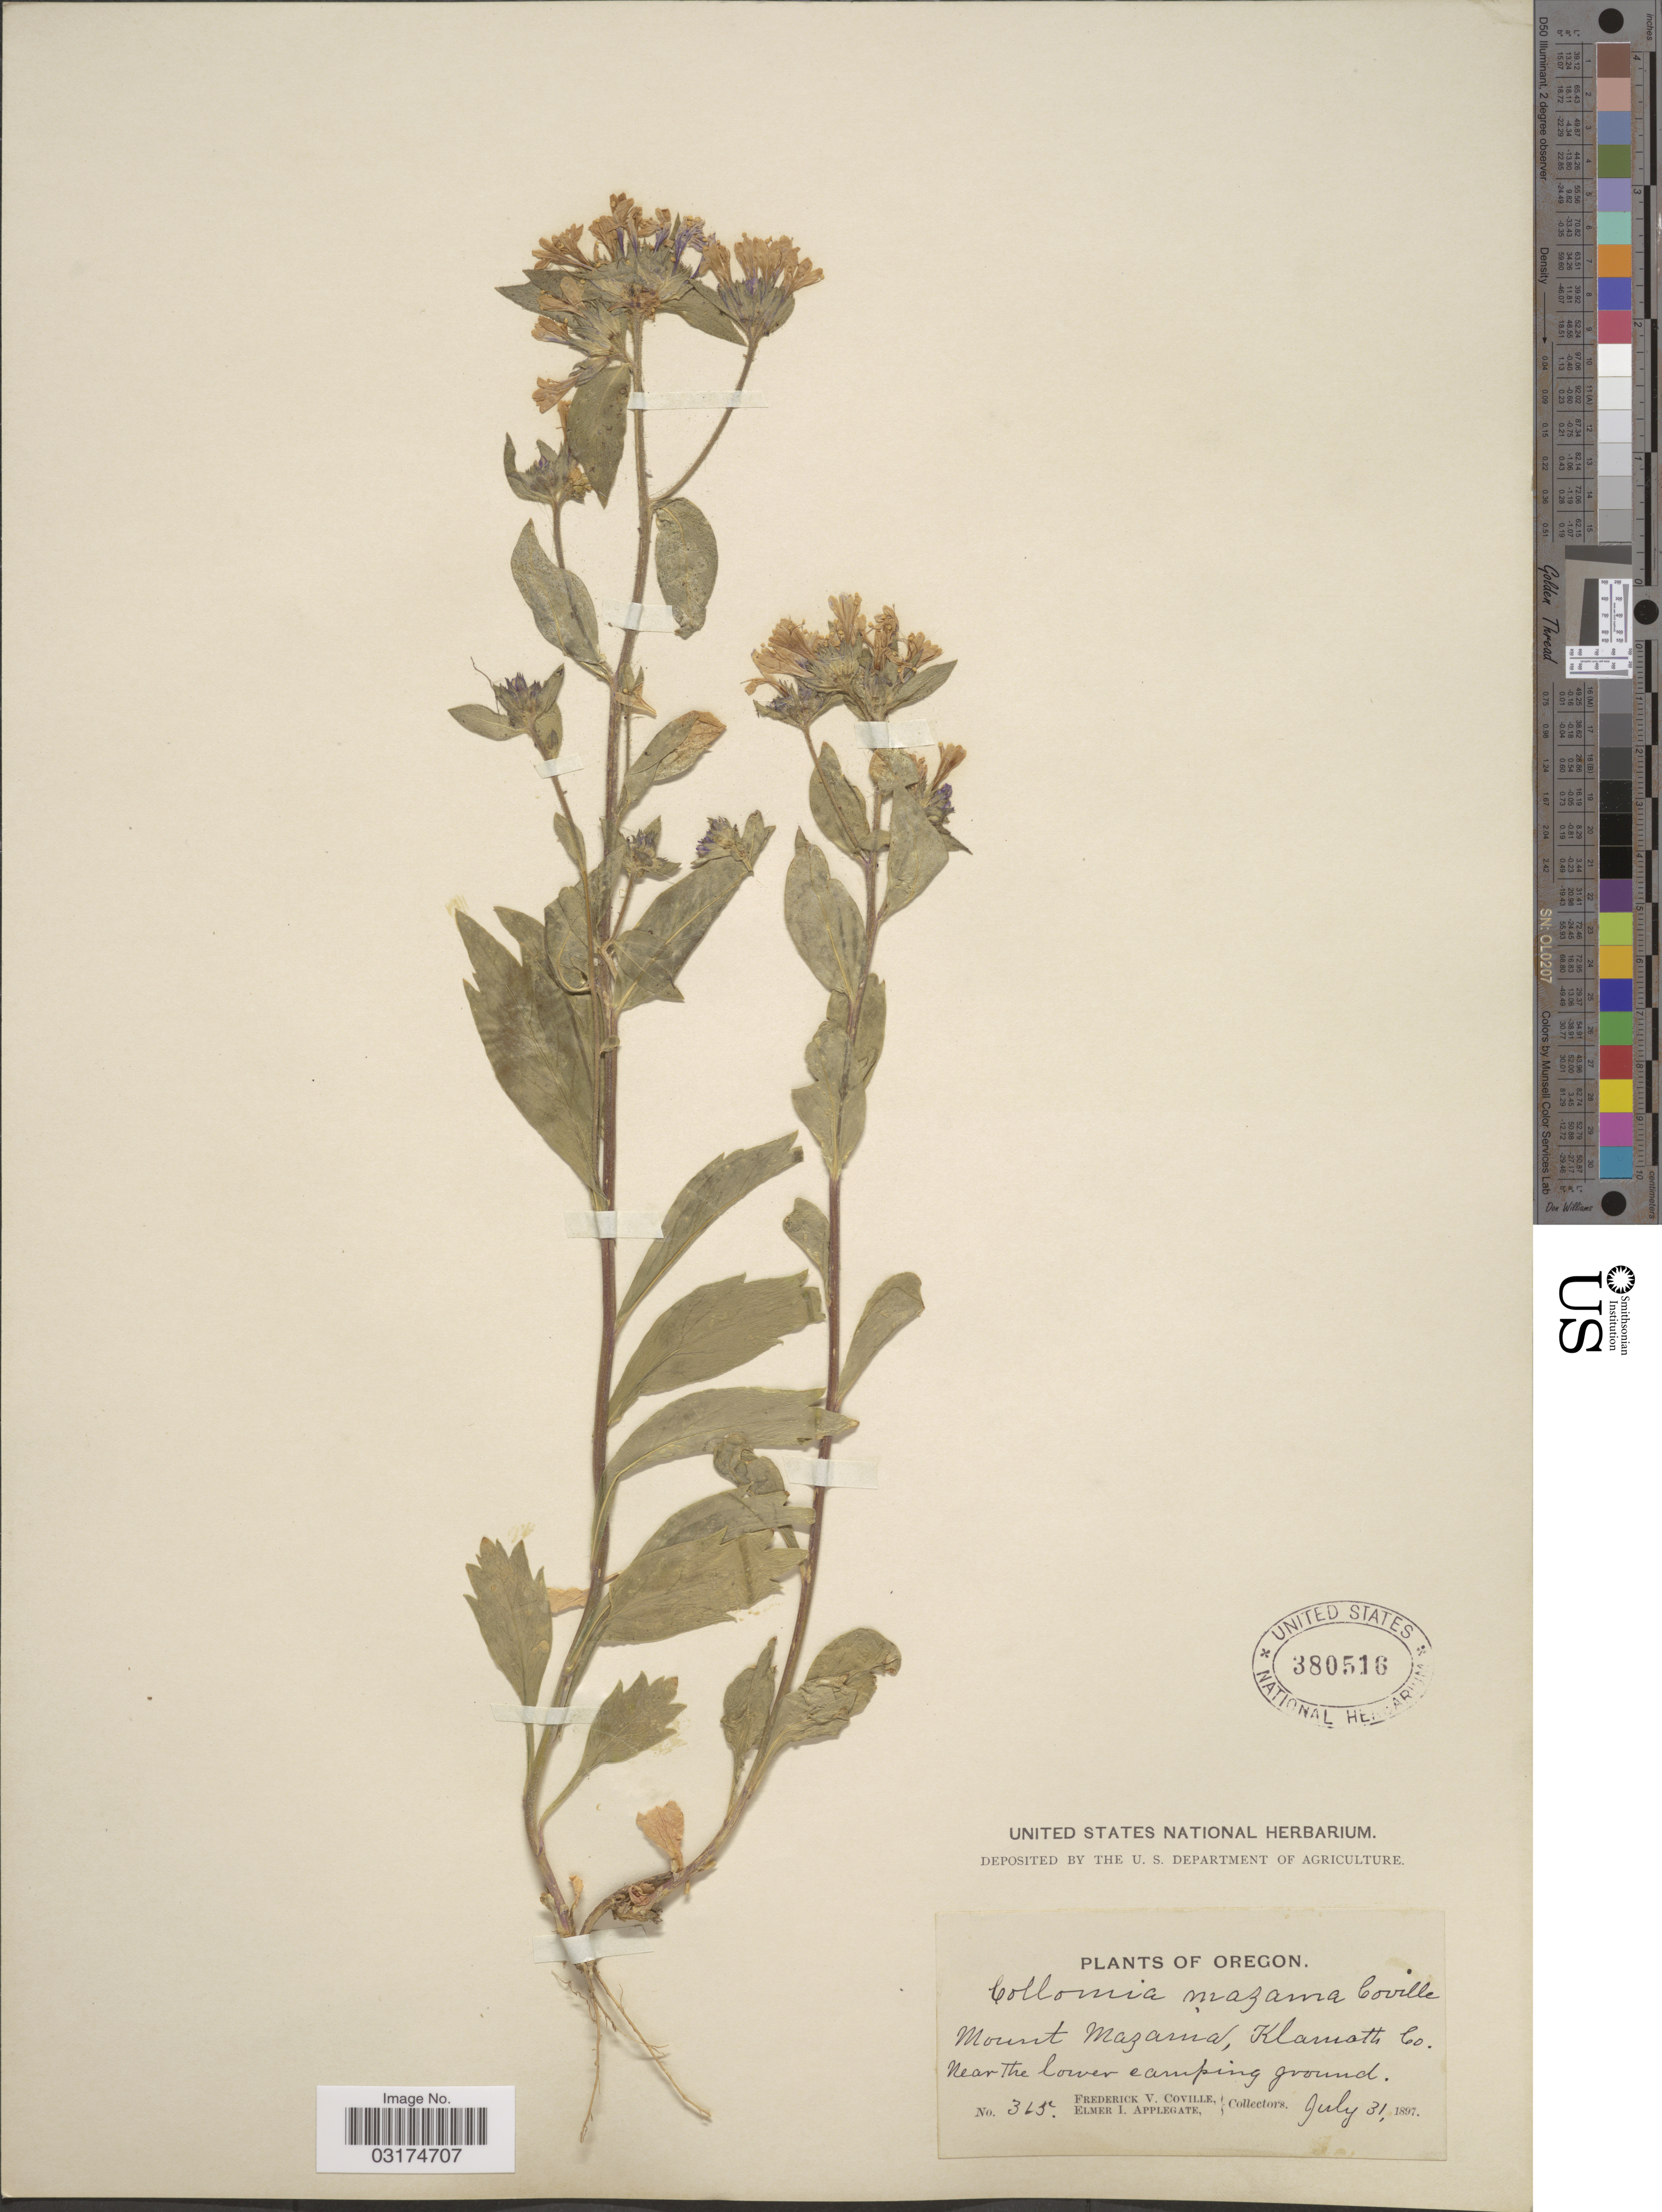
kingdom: Plantae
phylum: Tracheophyta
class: Magnoliopsida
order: Ericales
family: Polemoniaceae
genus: Collomia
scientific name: Collomia mazama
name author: Coville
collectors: F. V. Coville & E. I. Applegate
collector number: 315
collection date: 1897-07-31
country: United States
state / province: Oregon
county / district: Klamath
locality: Mount Mazama, Klamath Co. Near the lower camping ground.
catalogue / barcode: US 380516